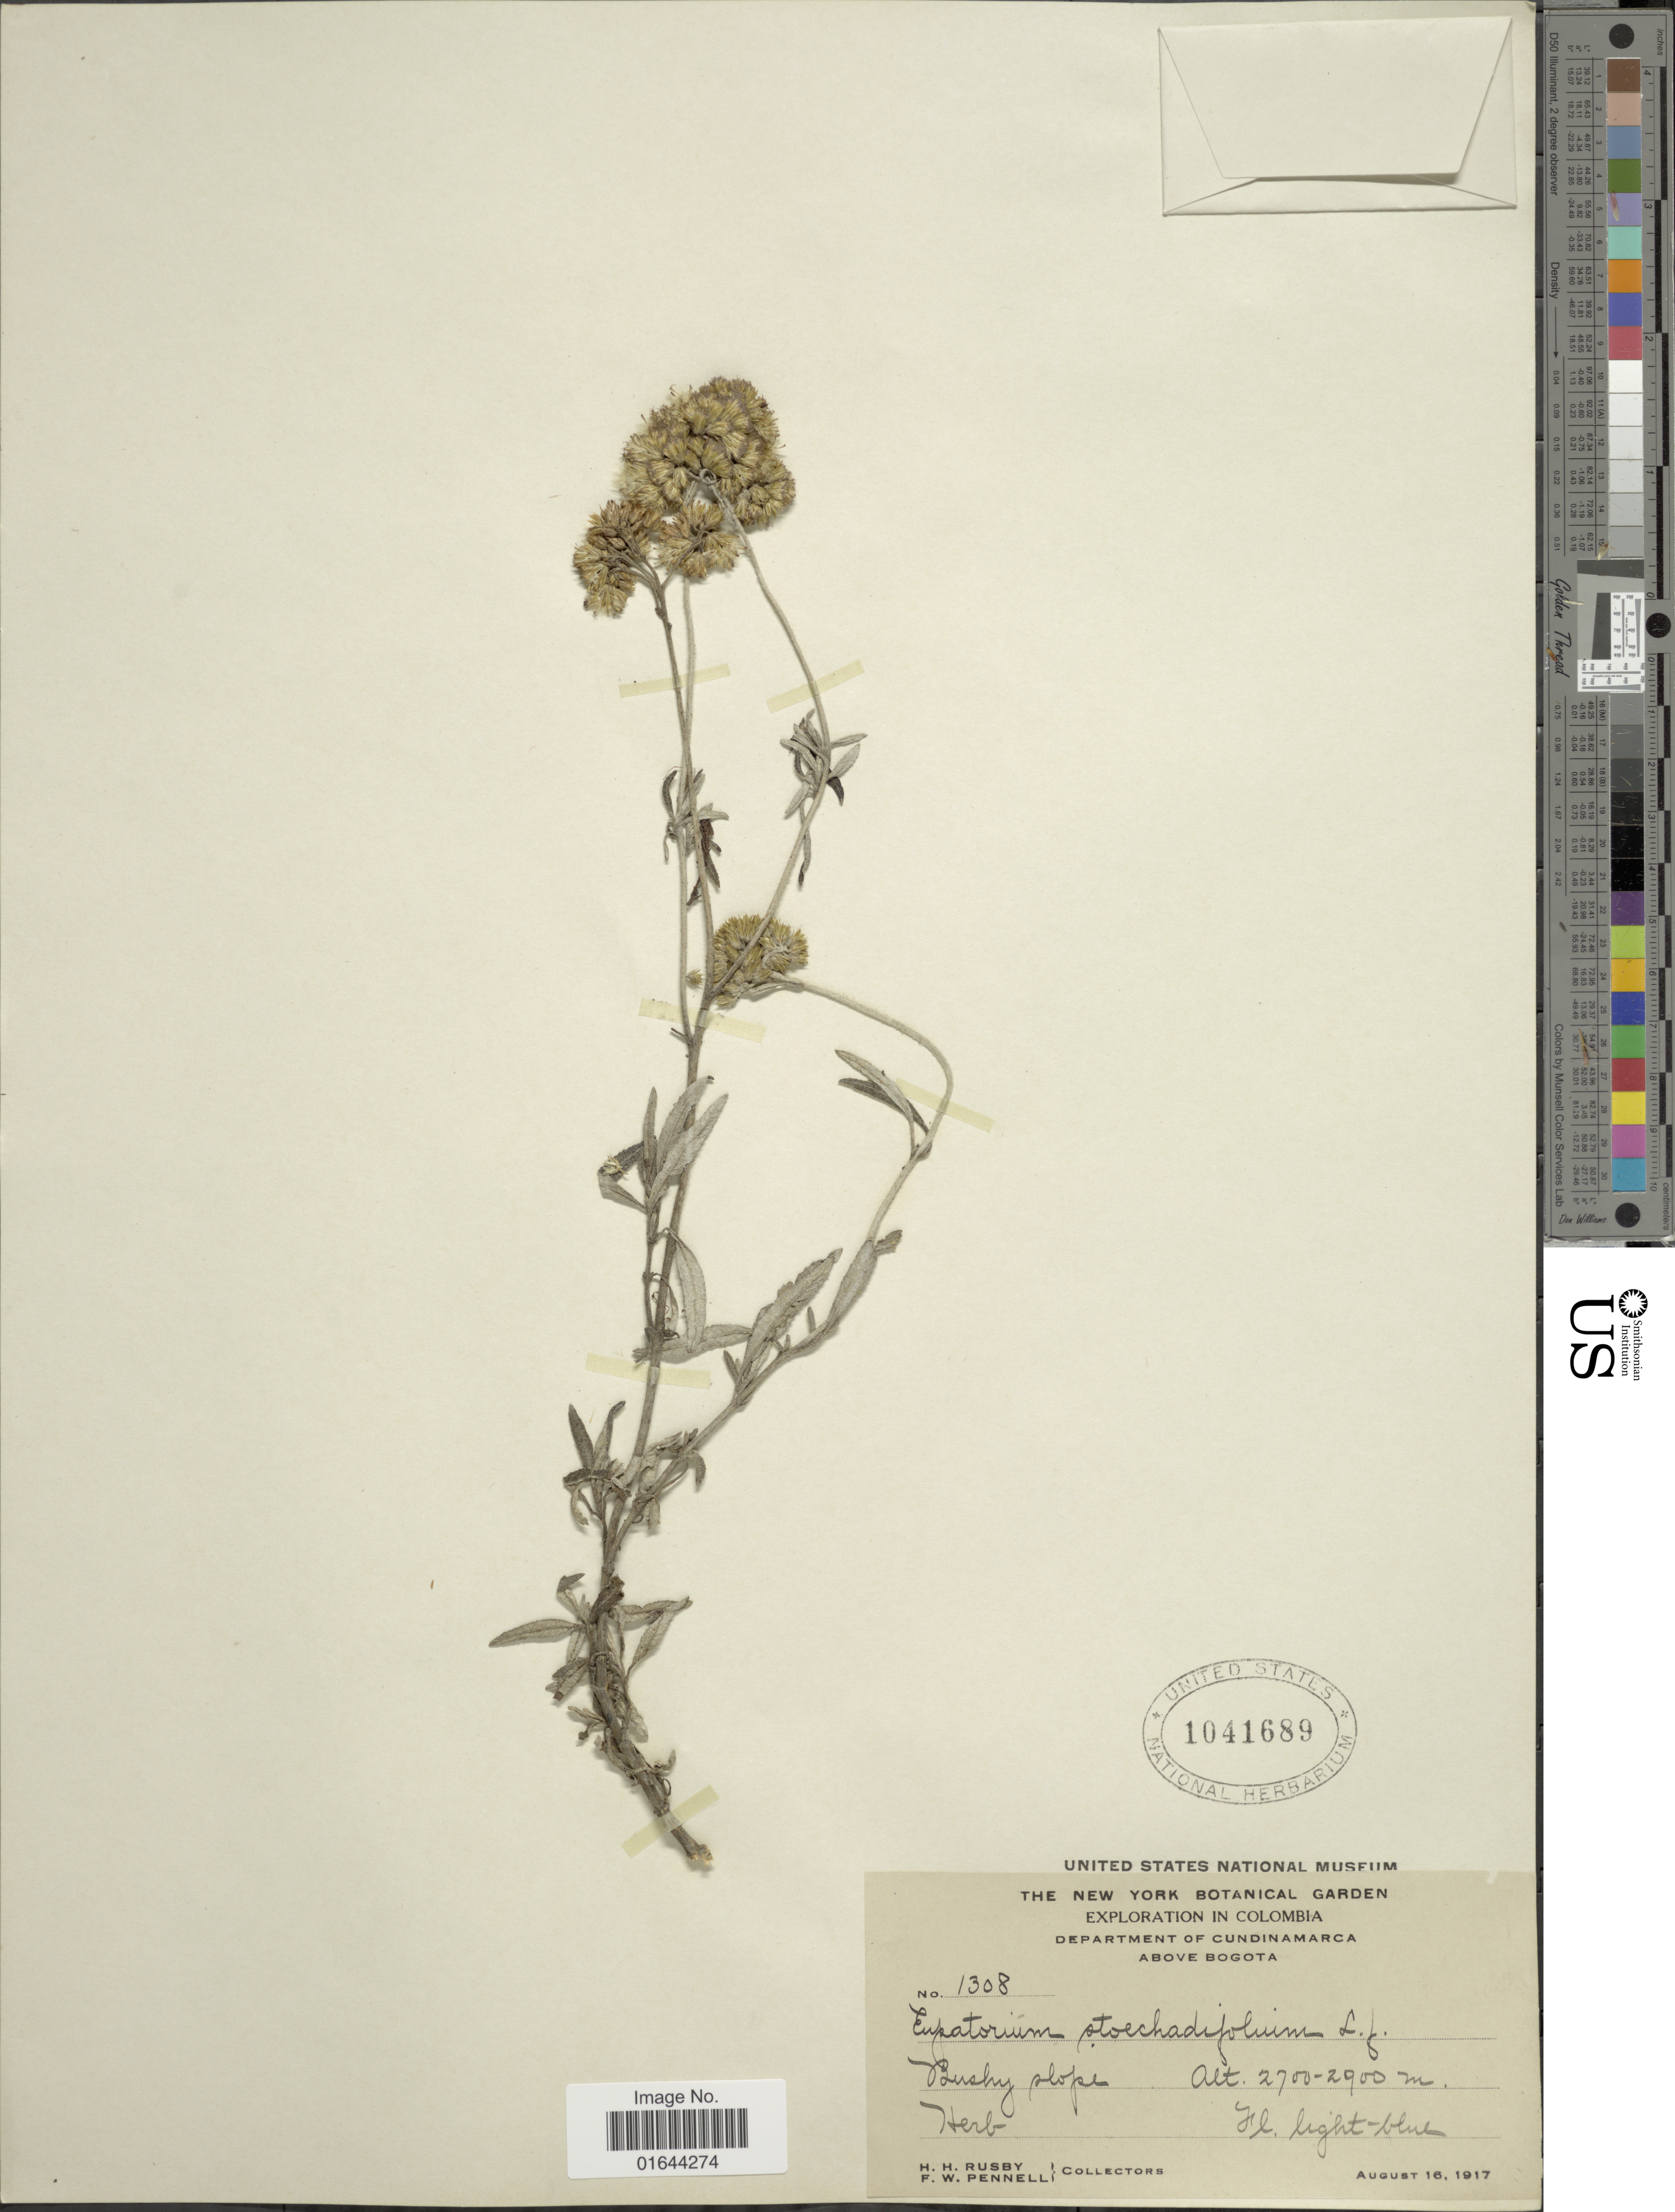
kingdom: Plantae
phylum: Tracheophyta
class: Magnoliopsida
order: Asterales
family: Asteraceae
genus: Lourteigia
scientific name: Lourteigia stoechadifolia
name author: (L. f.) R.M. King & H. Rob.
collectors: H. H. Rusby & F. W. Pennell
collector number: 1308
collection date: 1917-08-16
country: Colombia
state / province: Cundinamarca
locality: Department of Cundinamarca, Above Bogota.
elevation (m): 2700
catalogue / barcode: US 1041689